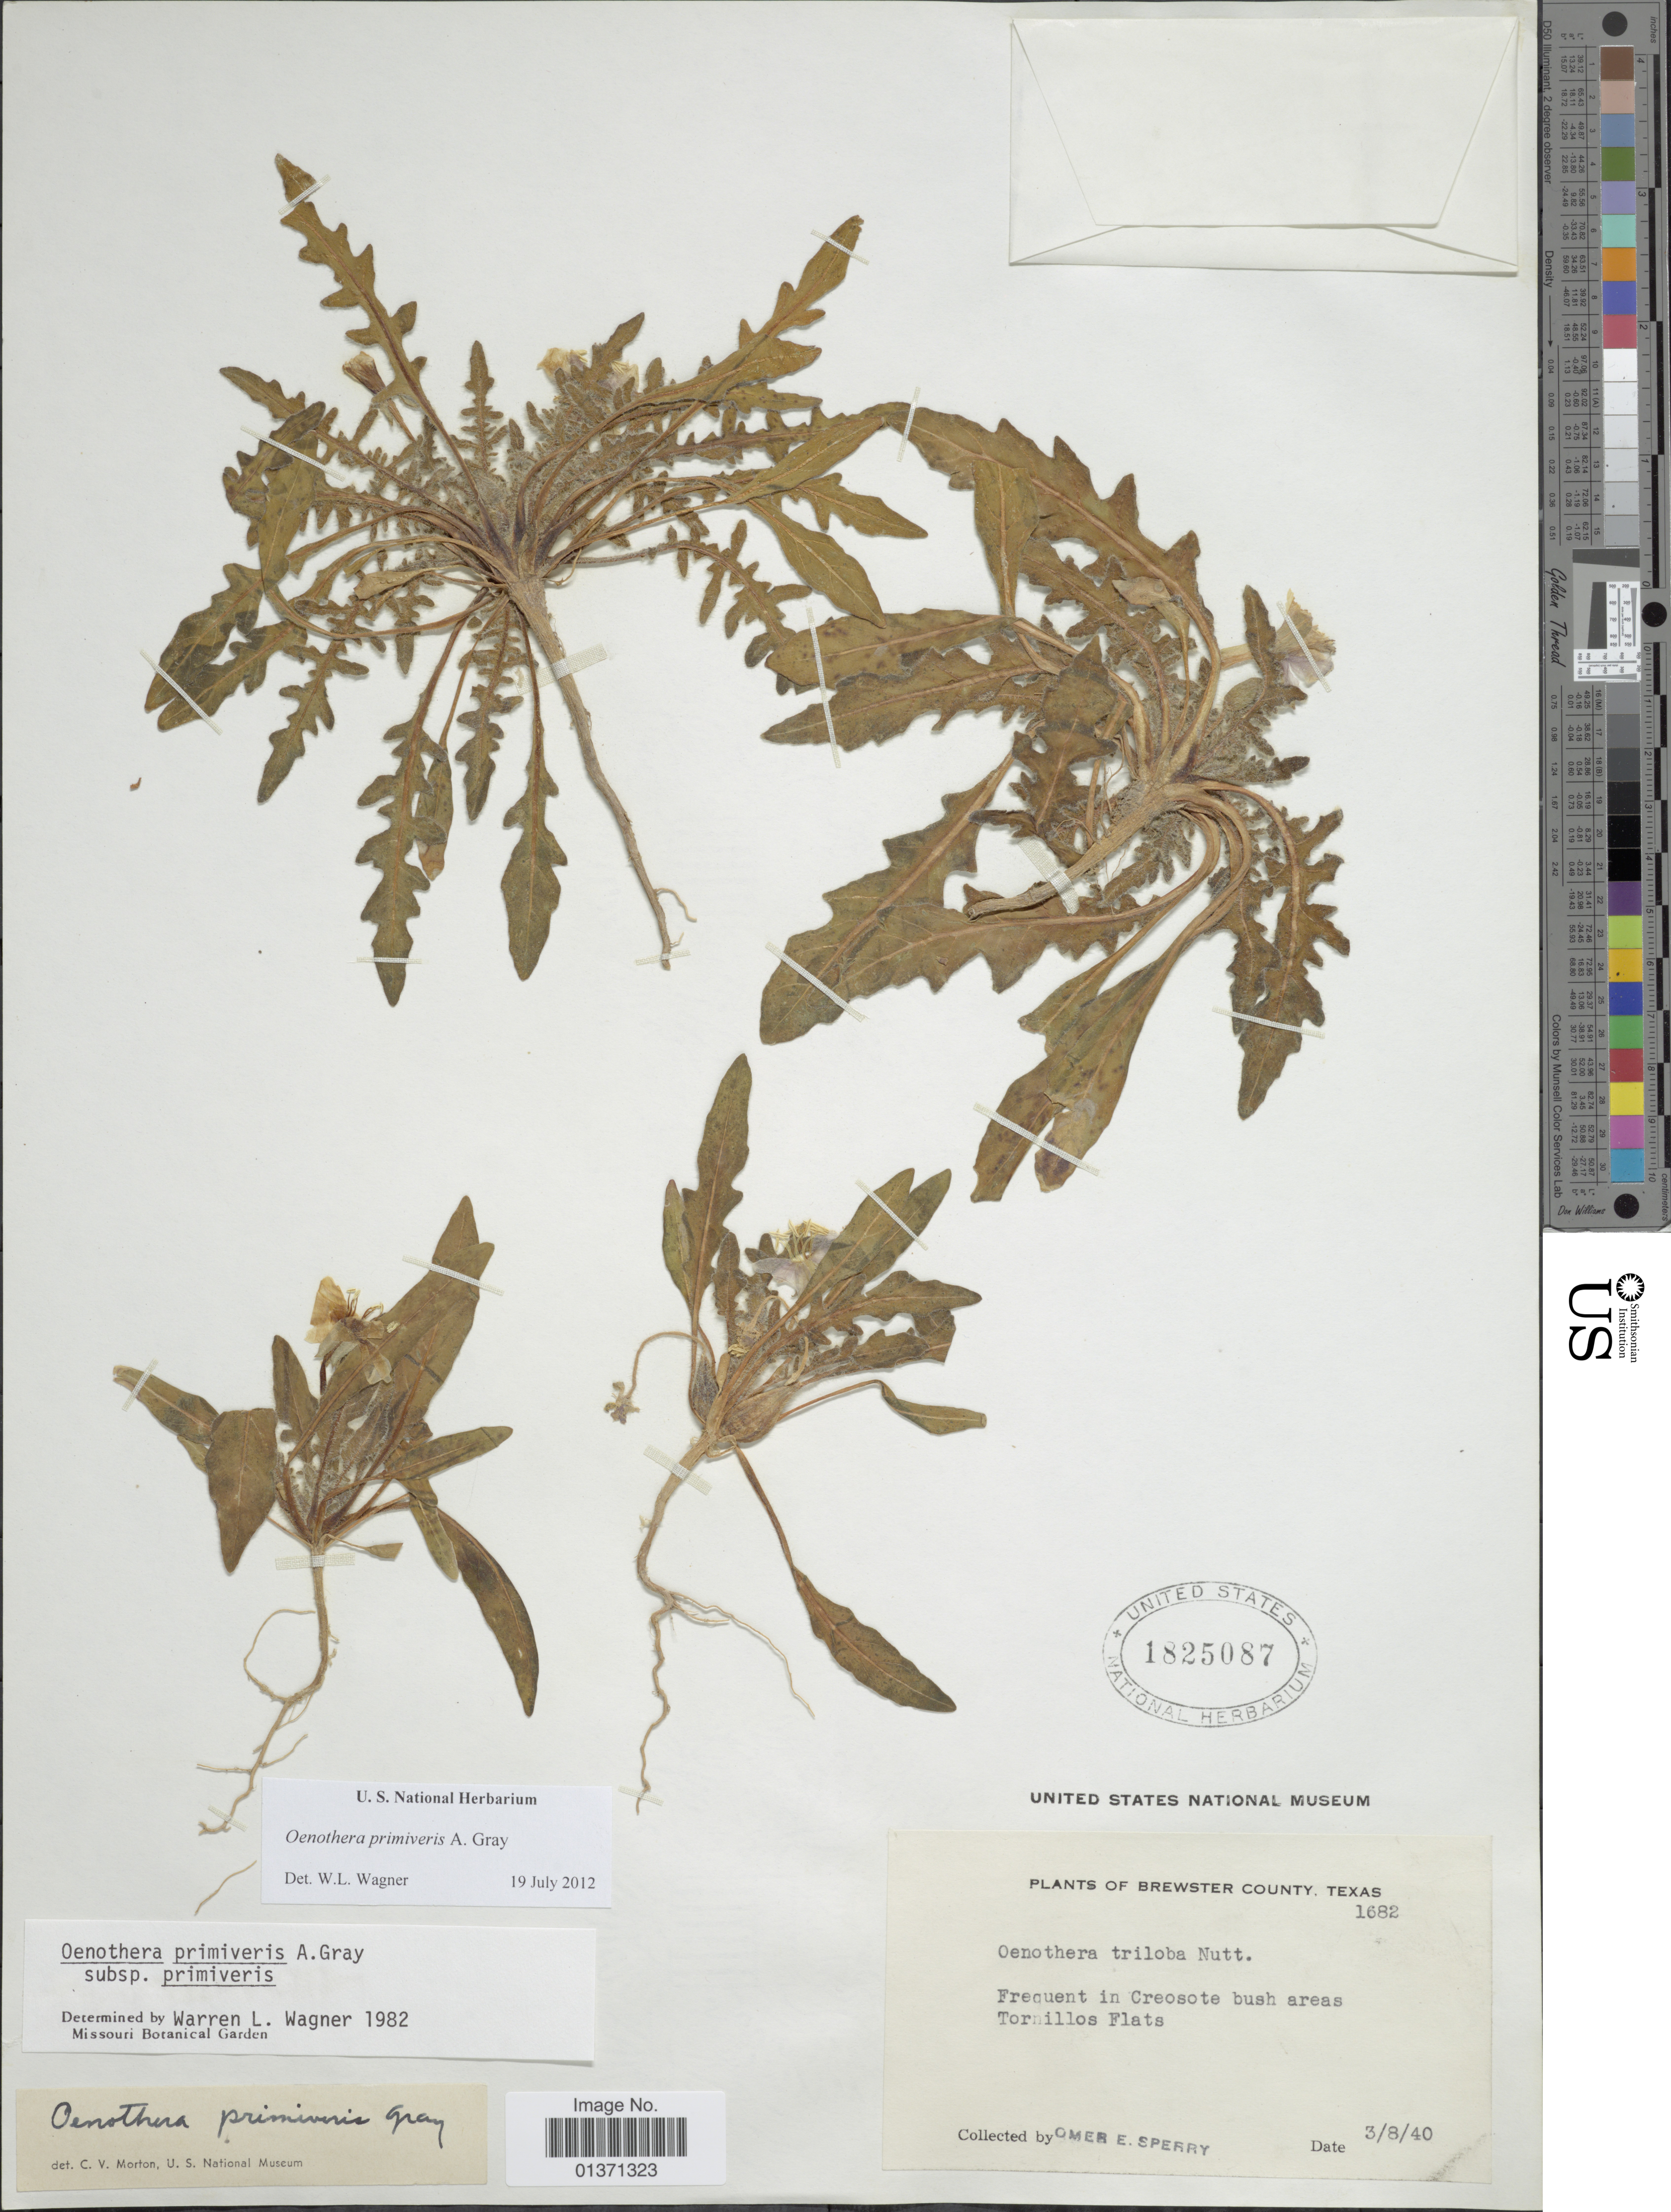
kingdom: Plantae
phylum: Tracheophyta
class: Magnoliopsida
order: Myrtales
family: Onagraceae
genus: Oenothera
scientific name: Oenothera primiveris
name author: A. Gray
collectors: O. E. Sperry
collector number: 1682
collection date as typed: Transcribed d/m/y: 8/3/40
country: United States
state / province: Texas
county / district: Brewster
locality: Frequent in Creosote bush areas Tornillos Flats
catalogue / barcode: US 1825087